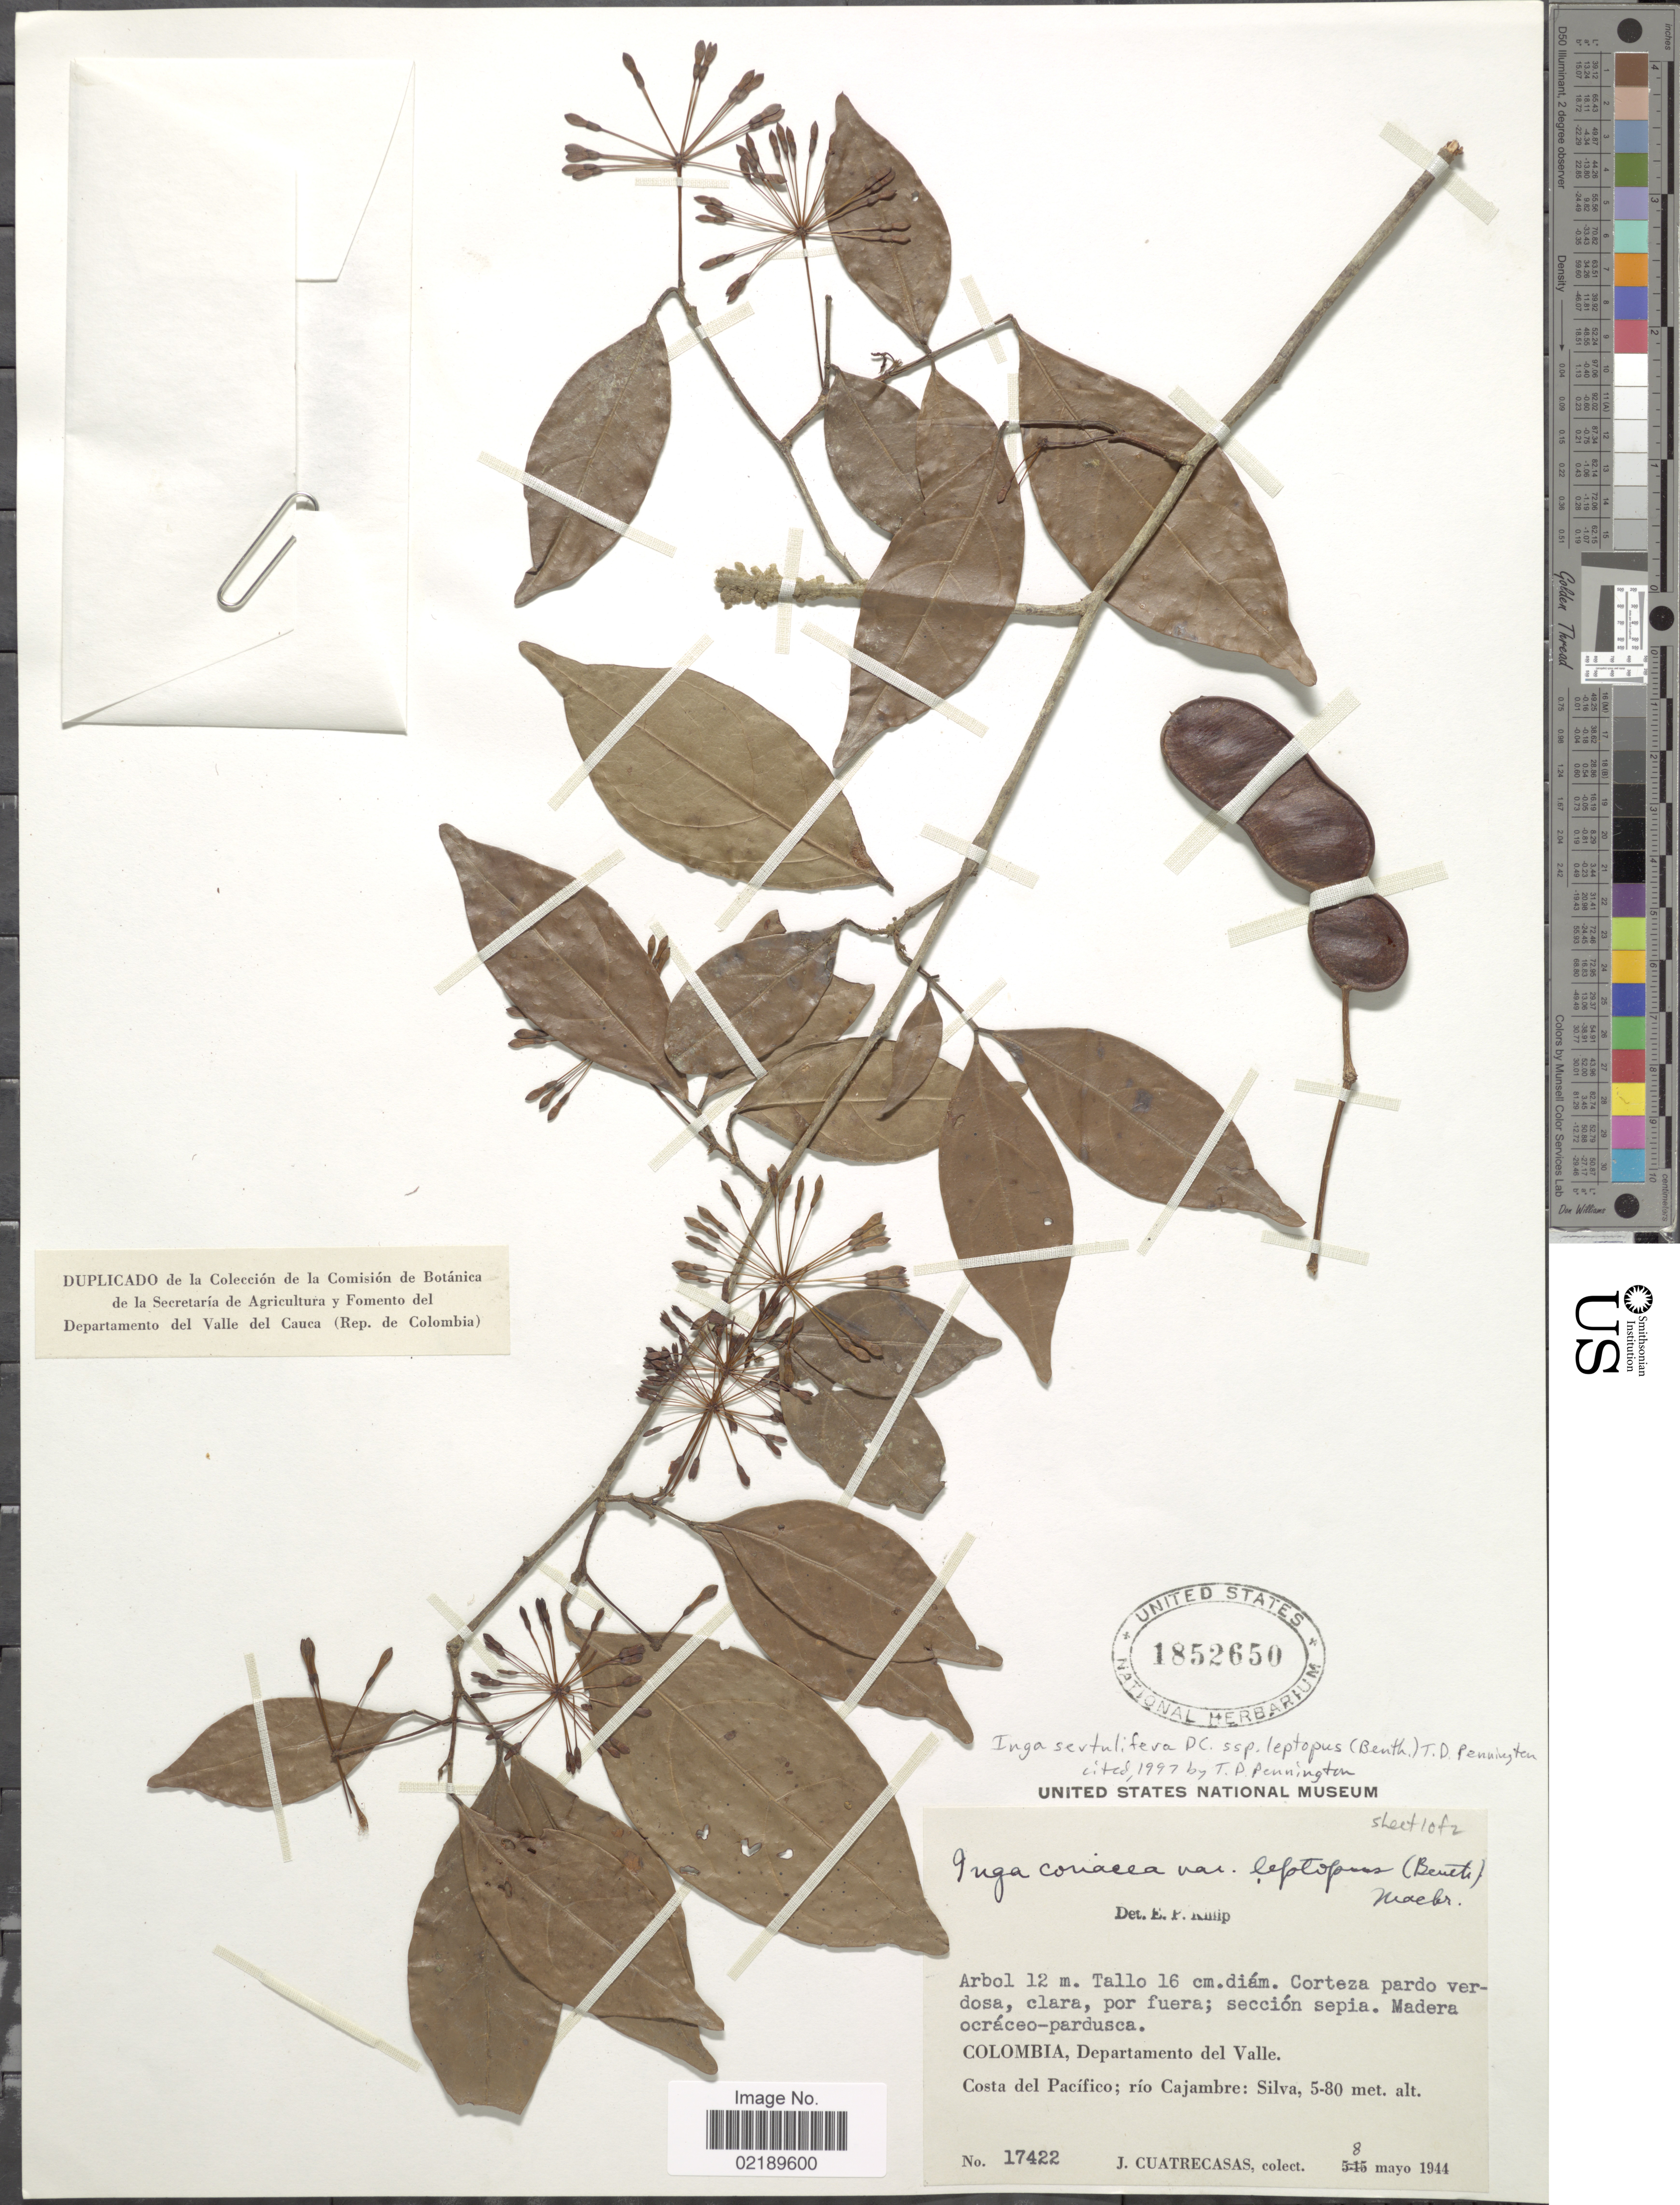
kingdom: Plantae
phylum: Tracheophyta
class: Magnoliopsida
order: Fabales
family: Fabaceae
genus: Inga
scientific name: Inga sertulifera subsp. leptopus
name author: (Benth.) T.D. Penn.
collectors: J. Cuatrecasas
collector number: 17422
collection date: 1944-05-08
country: Colombia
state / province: Valle del Cauca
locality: Valle, Costa del Pacifico; rio Cajambre: Silva.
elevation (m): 5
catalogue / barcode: US 1852650